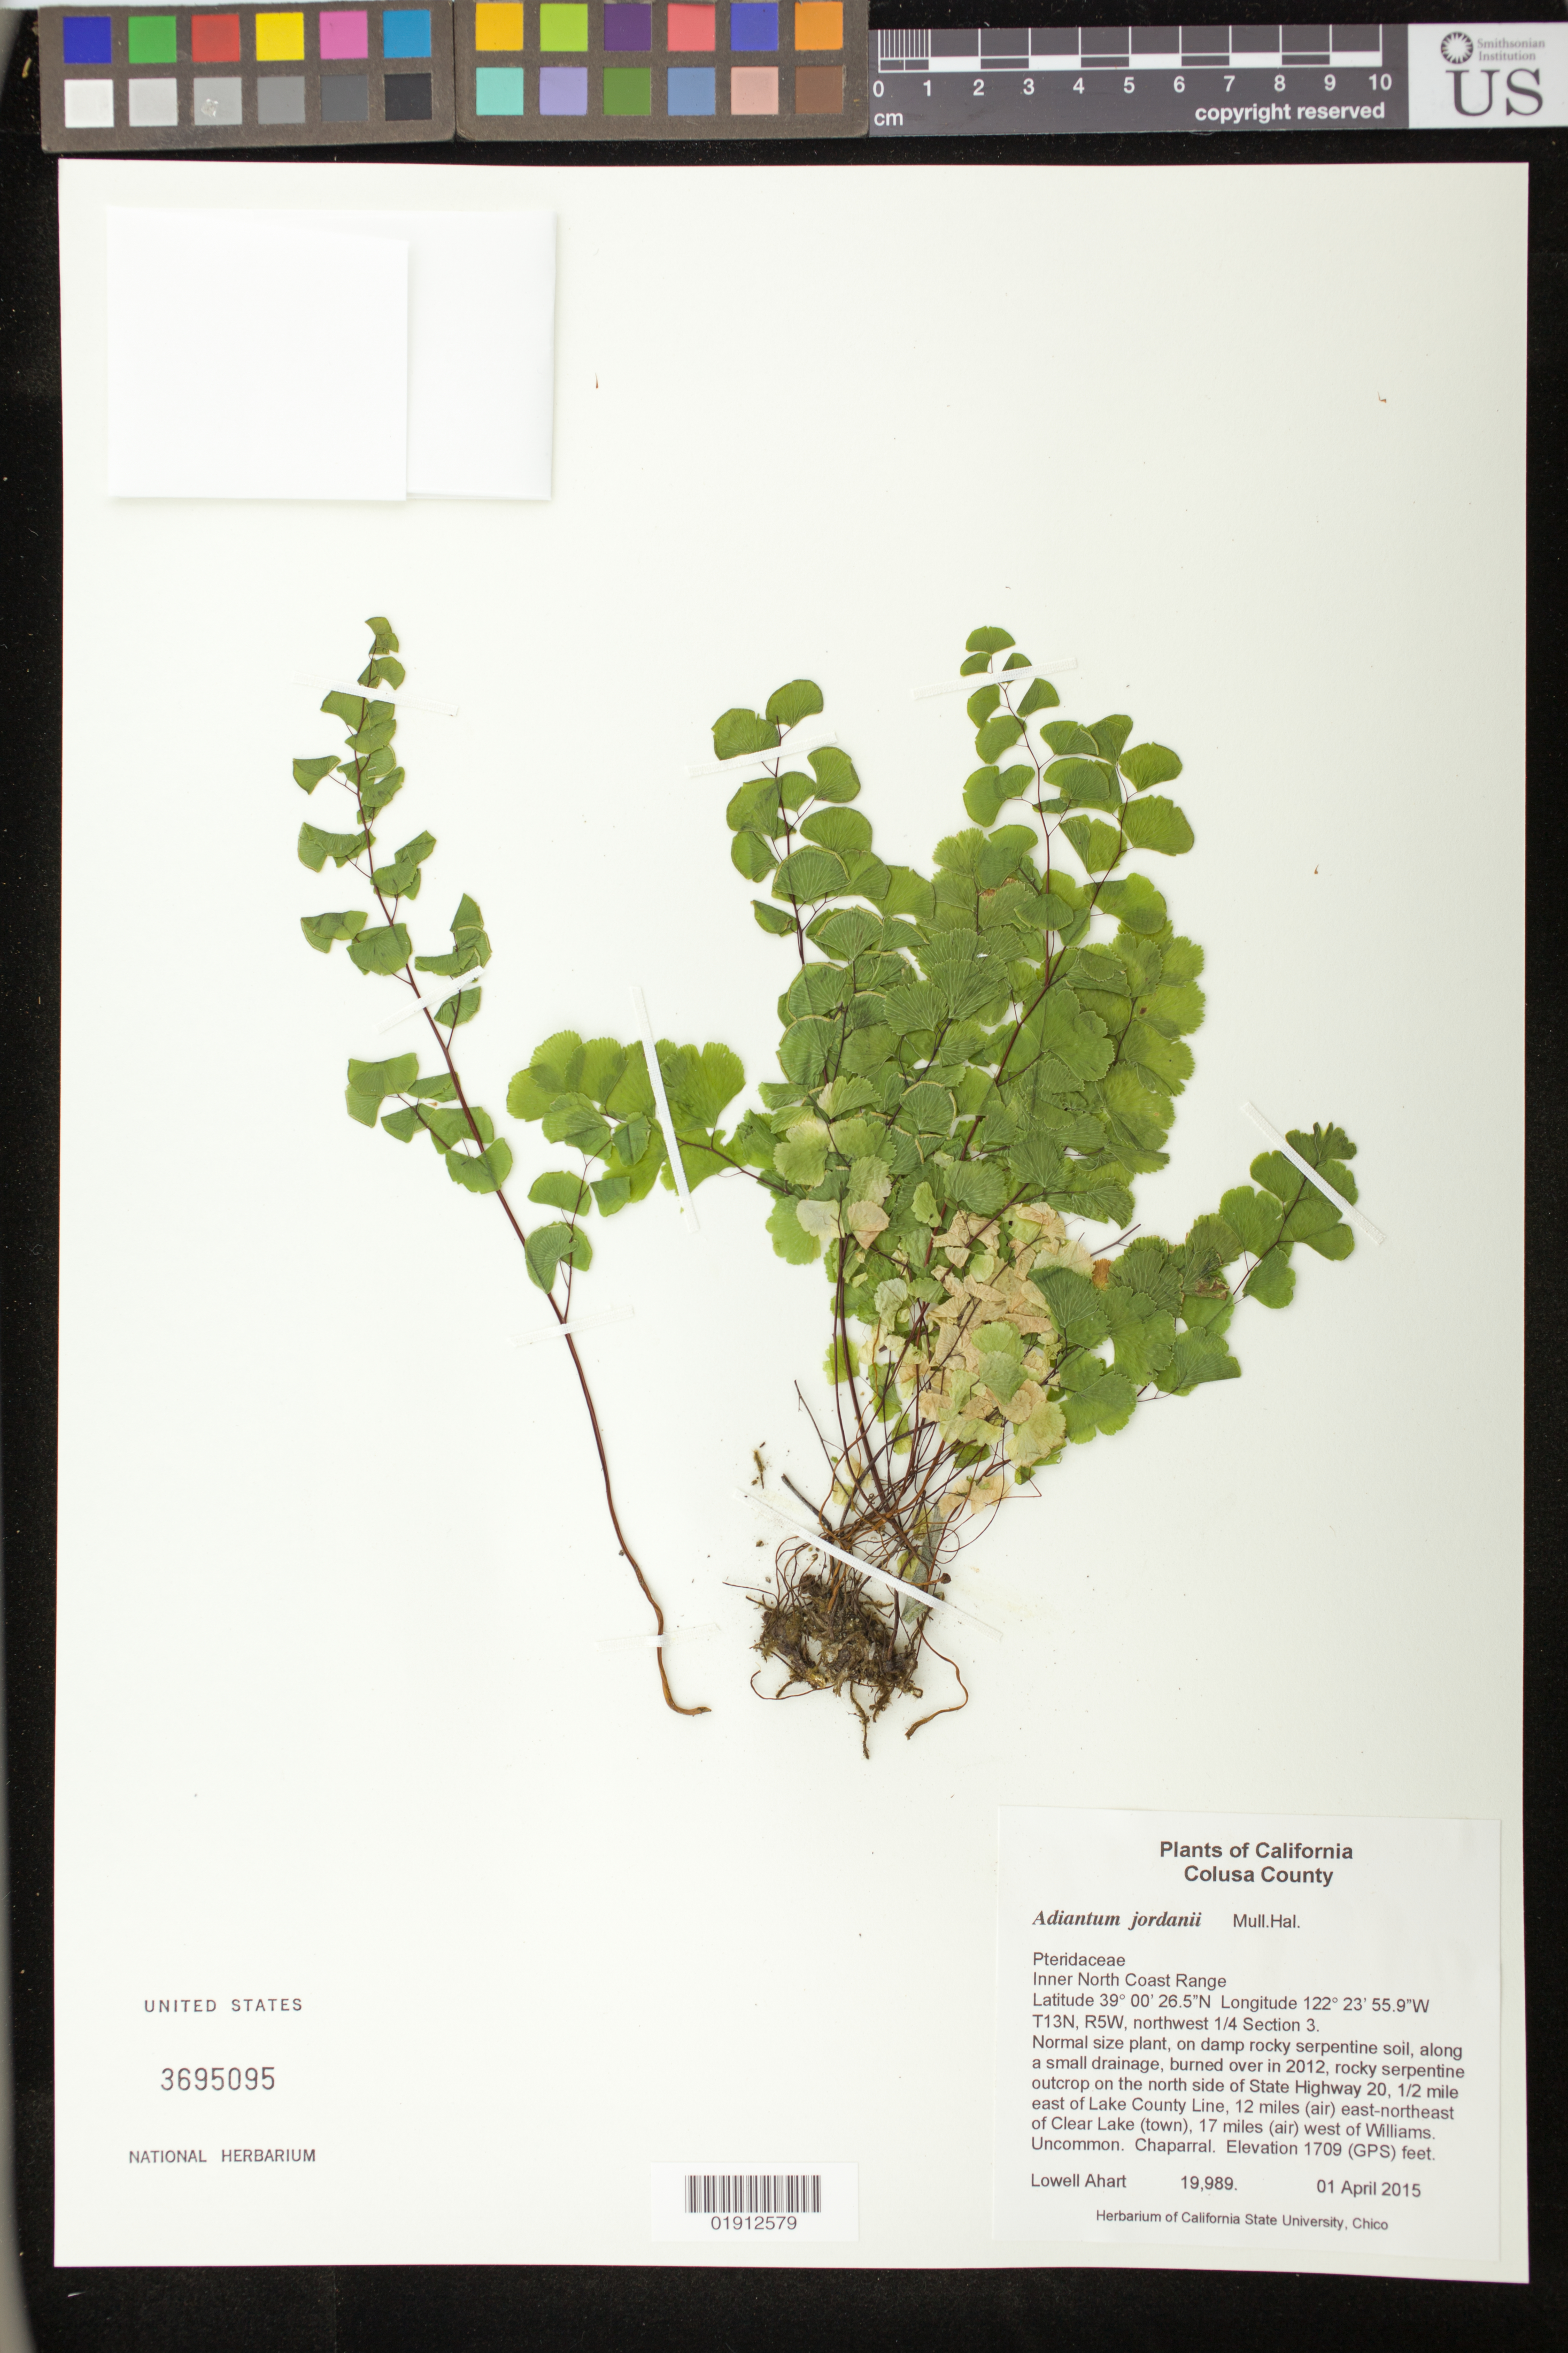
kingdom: Plantae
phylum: Tracheophyta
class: Polypodiopsida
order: Polypodiales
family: Pteridaceae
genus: Adiantum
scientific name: Adiantum jordanii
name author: C.H. Mull.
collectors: L. Ahart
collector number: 19989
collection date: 2015-04-01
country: United States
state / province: California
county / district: Colusa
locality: Along a small drainage, burned over in 2012, rocky serpentine outcrop on the north side of State Highway 20, 1/2 mile east of Lake County Line, 12 miles (air) east-northeast of Clear Lake (town), 17 miles (air) west of Williams.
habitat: On damp rocky serpentine soil, along a small drainage. Chaparral.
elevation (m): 521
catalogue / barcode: US 3695095